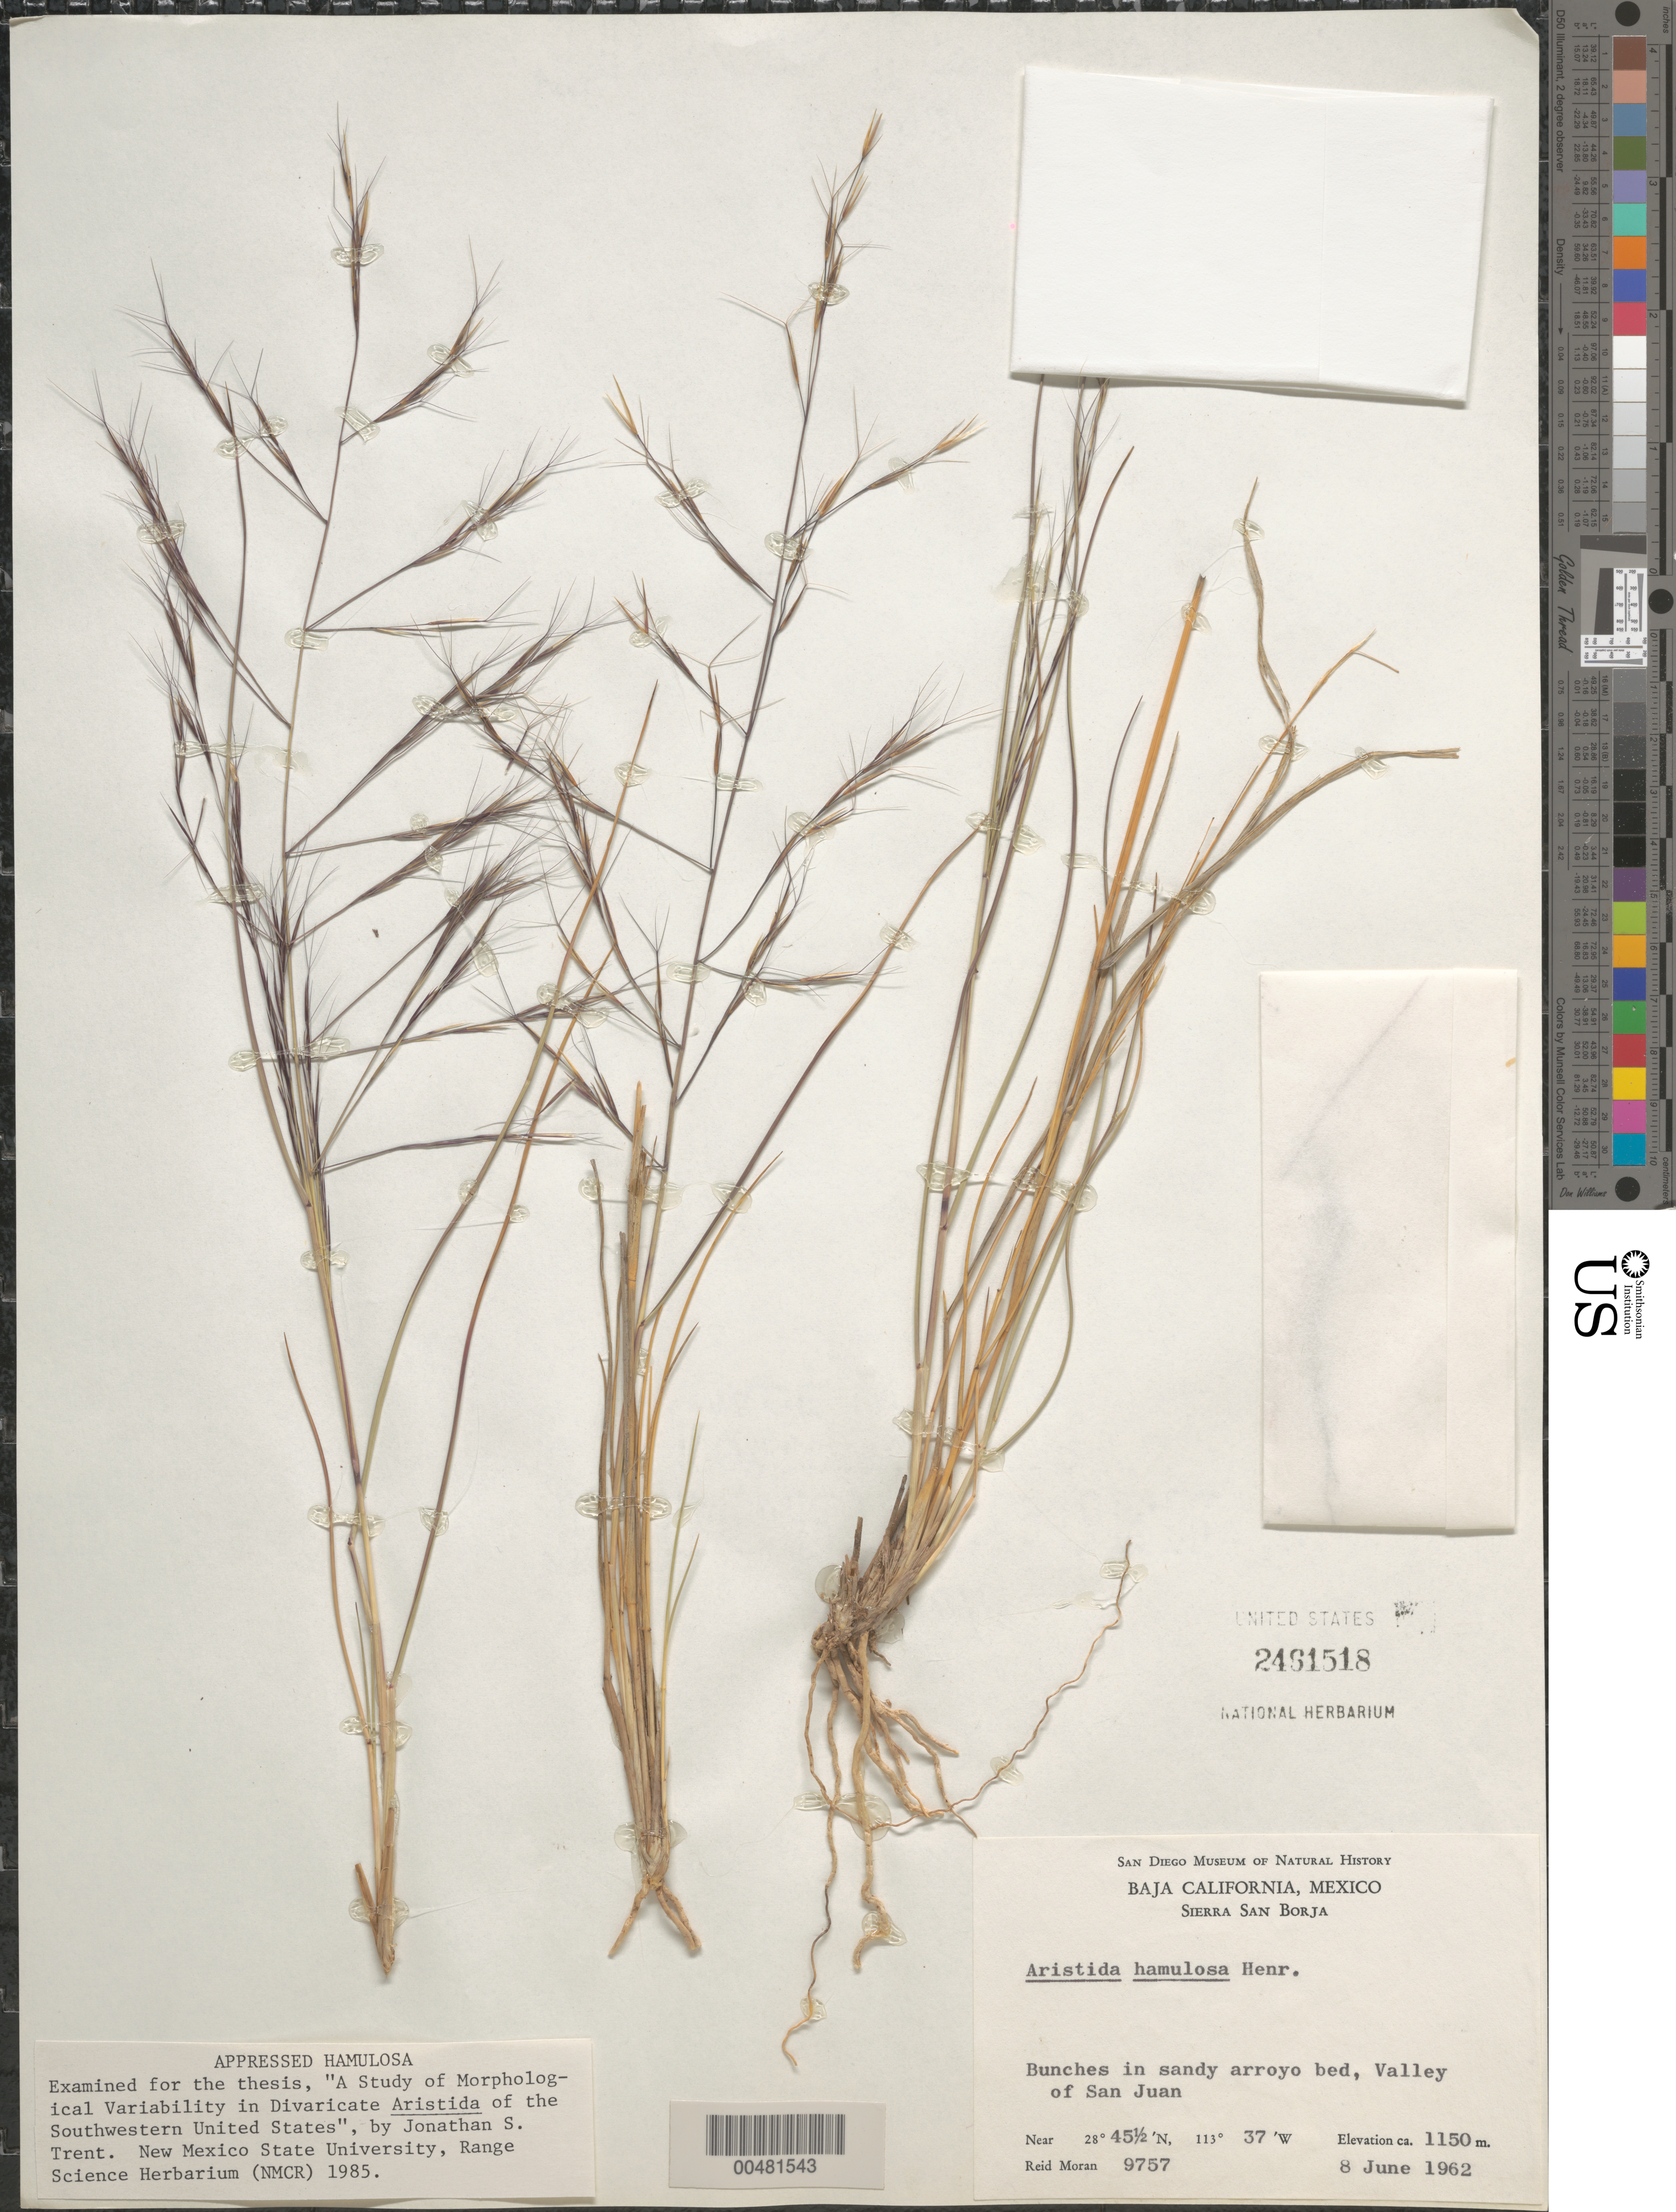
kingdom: Plantae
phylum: Tracheophyta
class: Liliopsida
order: Poales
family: Poaceae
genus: Aristida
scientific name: Aristida hamulosa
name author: Henr.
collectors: R. V. Moran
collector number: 9757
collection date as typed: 8 Jun 1962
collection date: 1962-06-08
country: Mexico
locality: Sierra San Borja, Valley of San Juan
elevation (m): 1150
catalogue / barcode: US 2461518